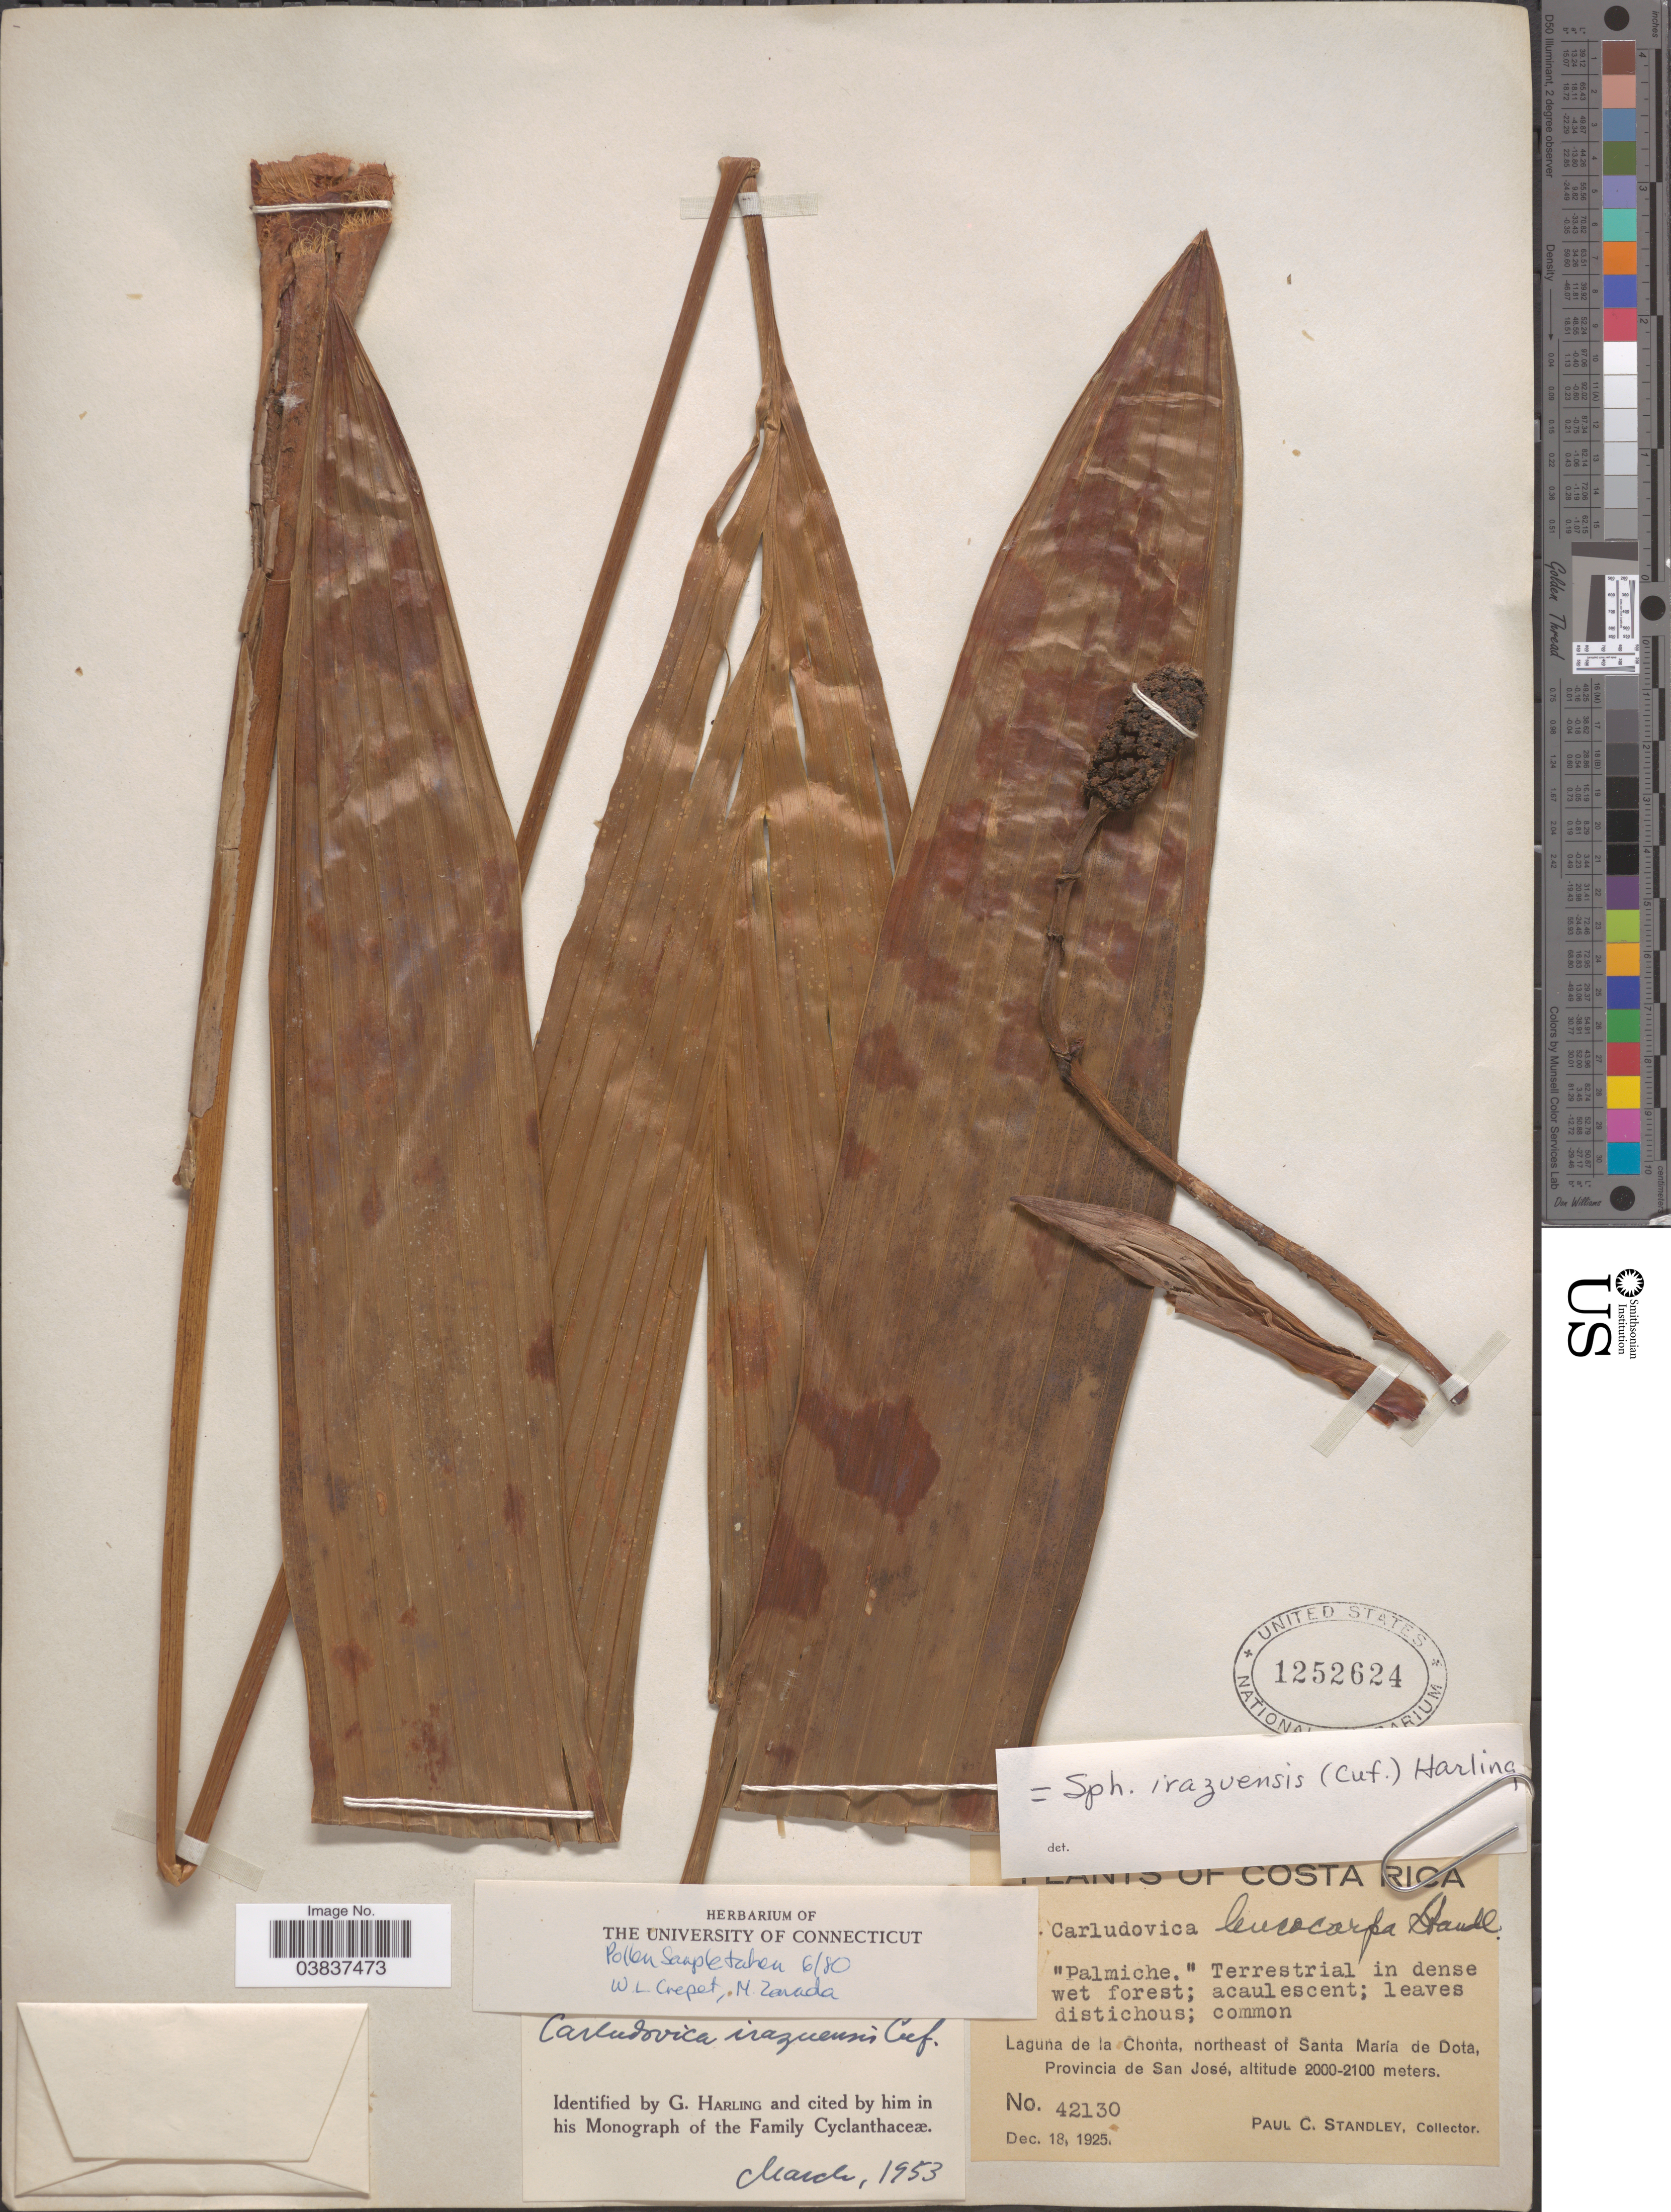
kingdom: Plantae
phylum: Tracheophyta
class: Liliopsida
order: Pandanales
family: Cyclanthaceae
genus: Sphaeradenia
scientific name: Sphaeradenia laucheana subsp. irazuensis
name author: (Cufod.) R. Erikss.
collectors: P. C. Standley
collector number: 42130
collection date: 1925-12-18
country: Costa Rica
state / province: San José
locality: Laguna de la Chonta, northeast of Santa Maria de Dota.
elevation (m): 2000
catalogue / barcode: US 1252624